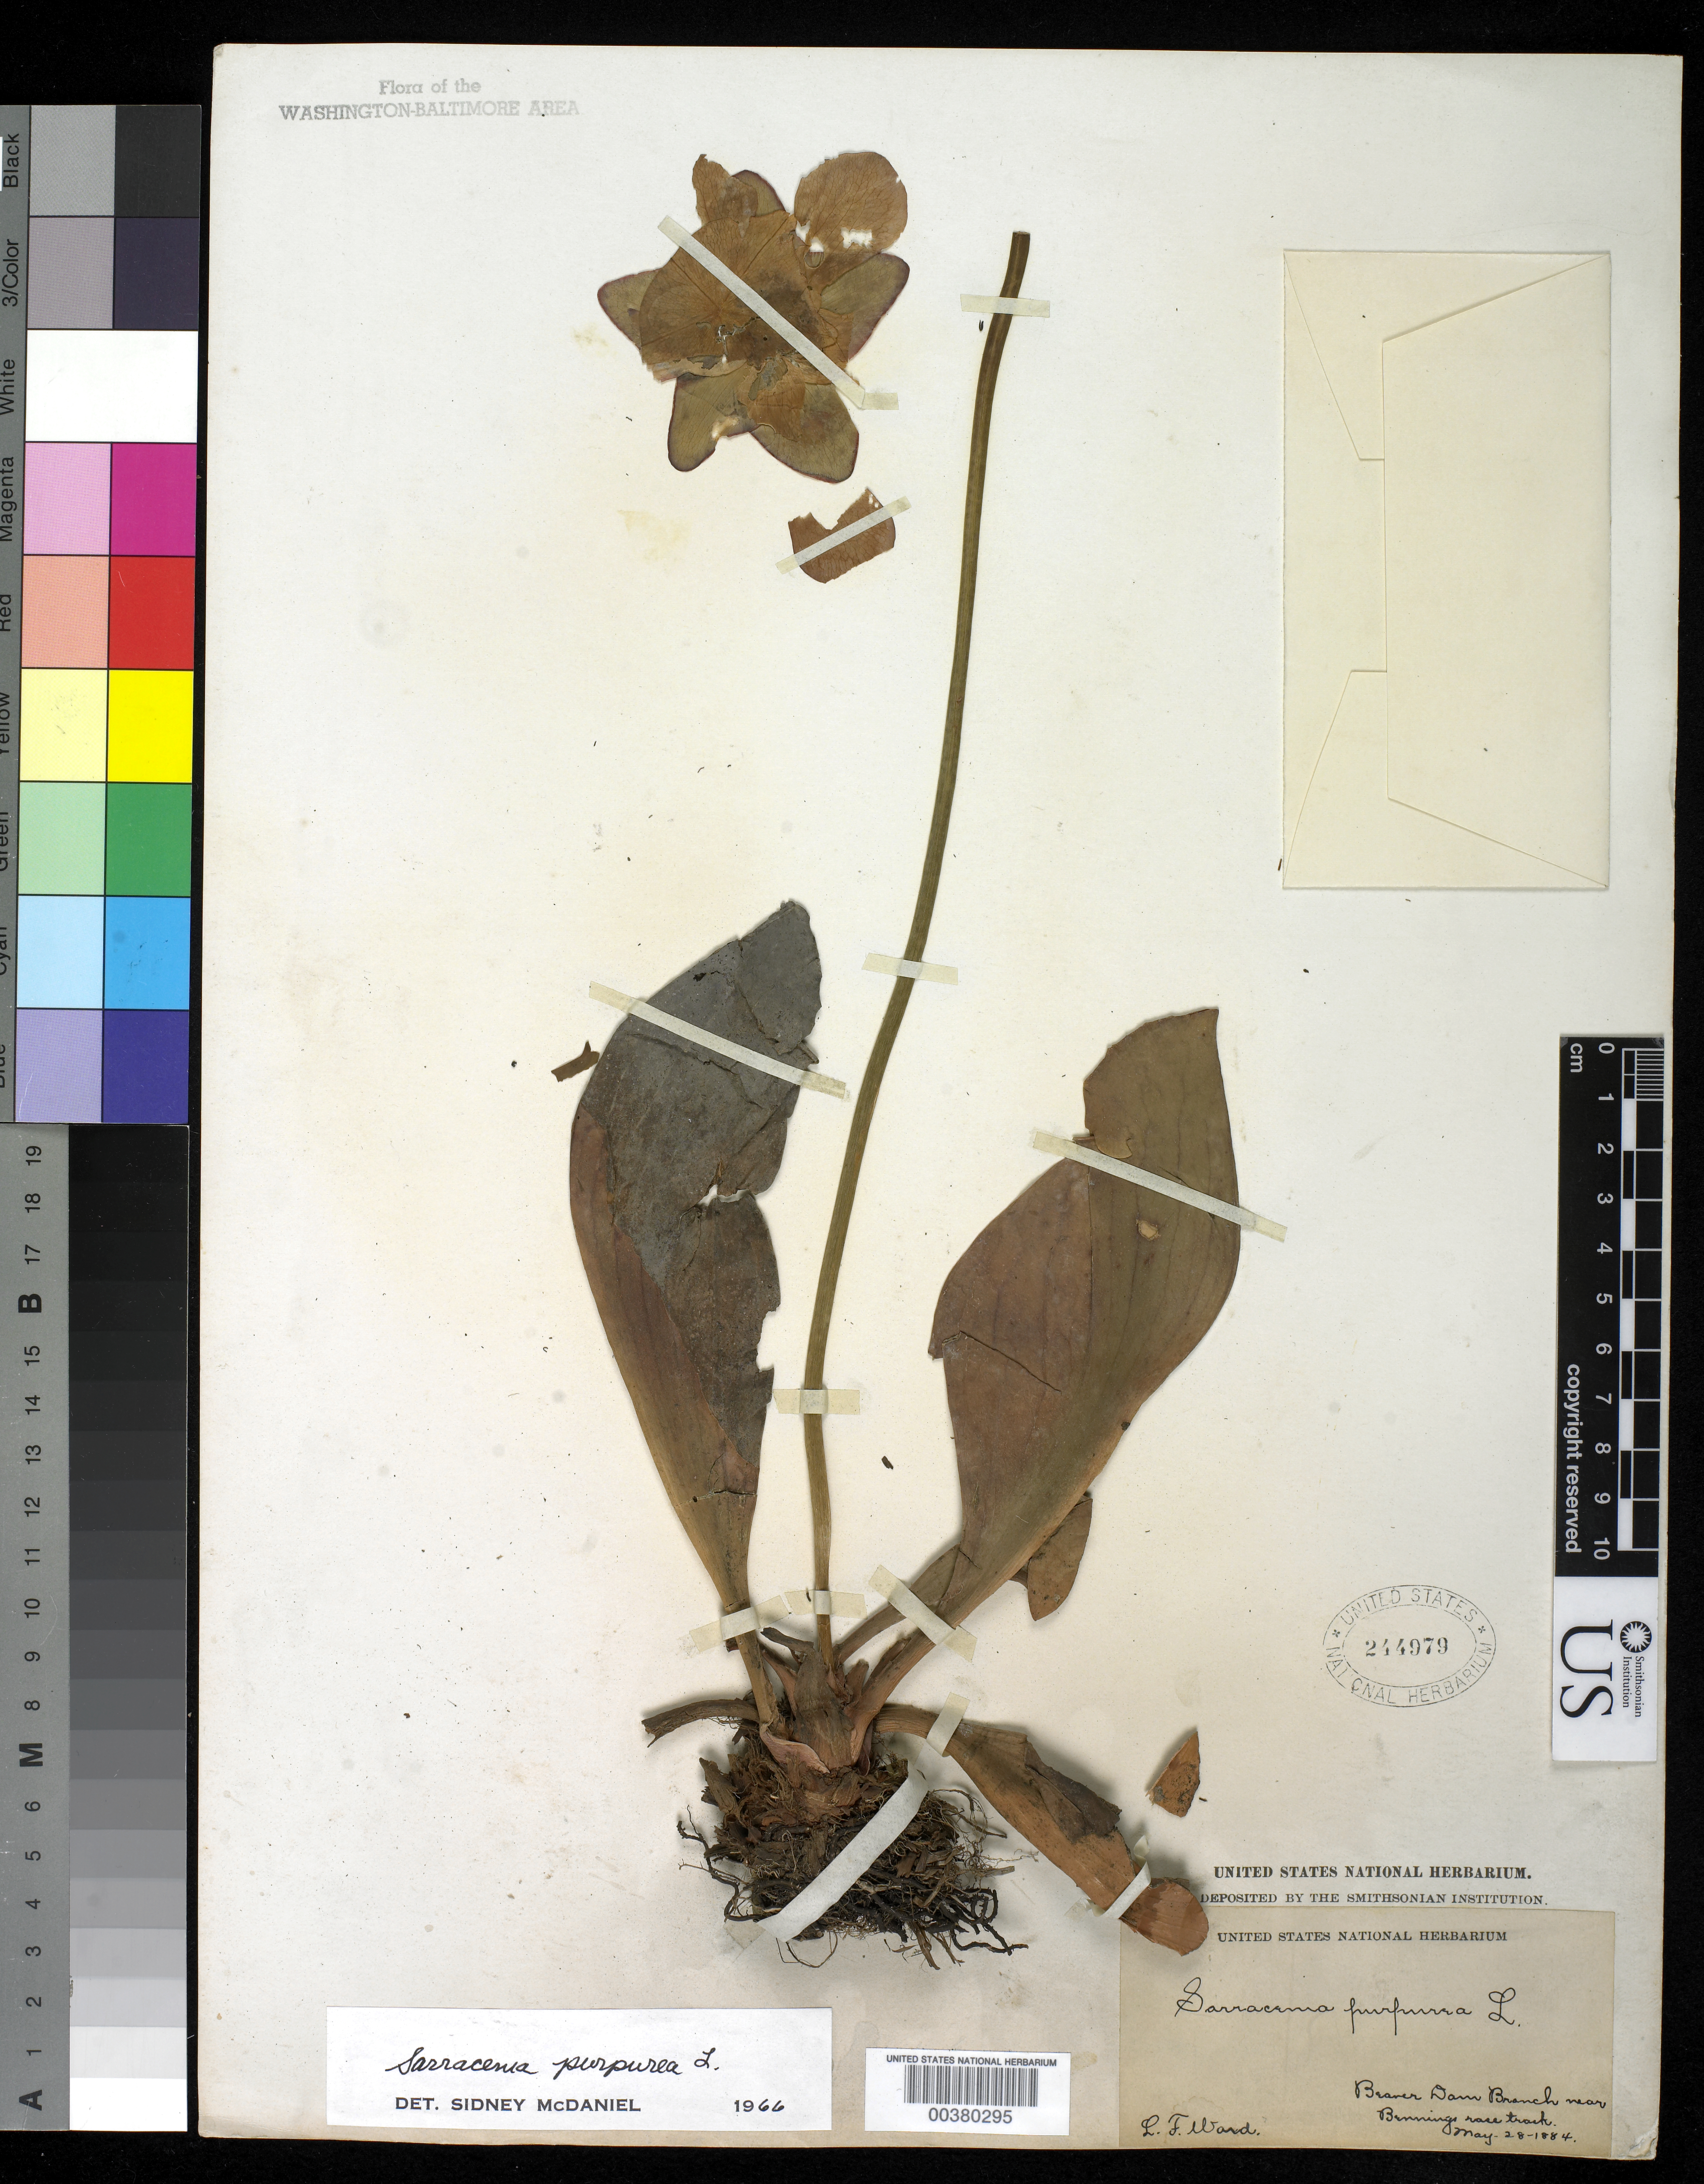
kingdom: Plantae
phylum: Tracheophyta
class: Magnoliopsida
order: Ericales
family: Sarraceniaceae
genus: Sarracenia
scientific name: Sarracenia purpurea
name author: L.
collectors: L. F. Ward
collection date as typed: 28 May 1884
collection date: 1884-05-28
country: United States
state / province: District of Columbia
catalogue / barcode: US 244979